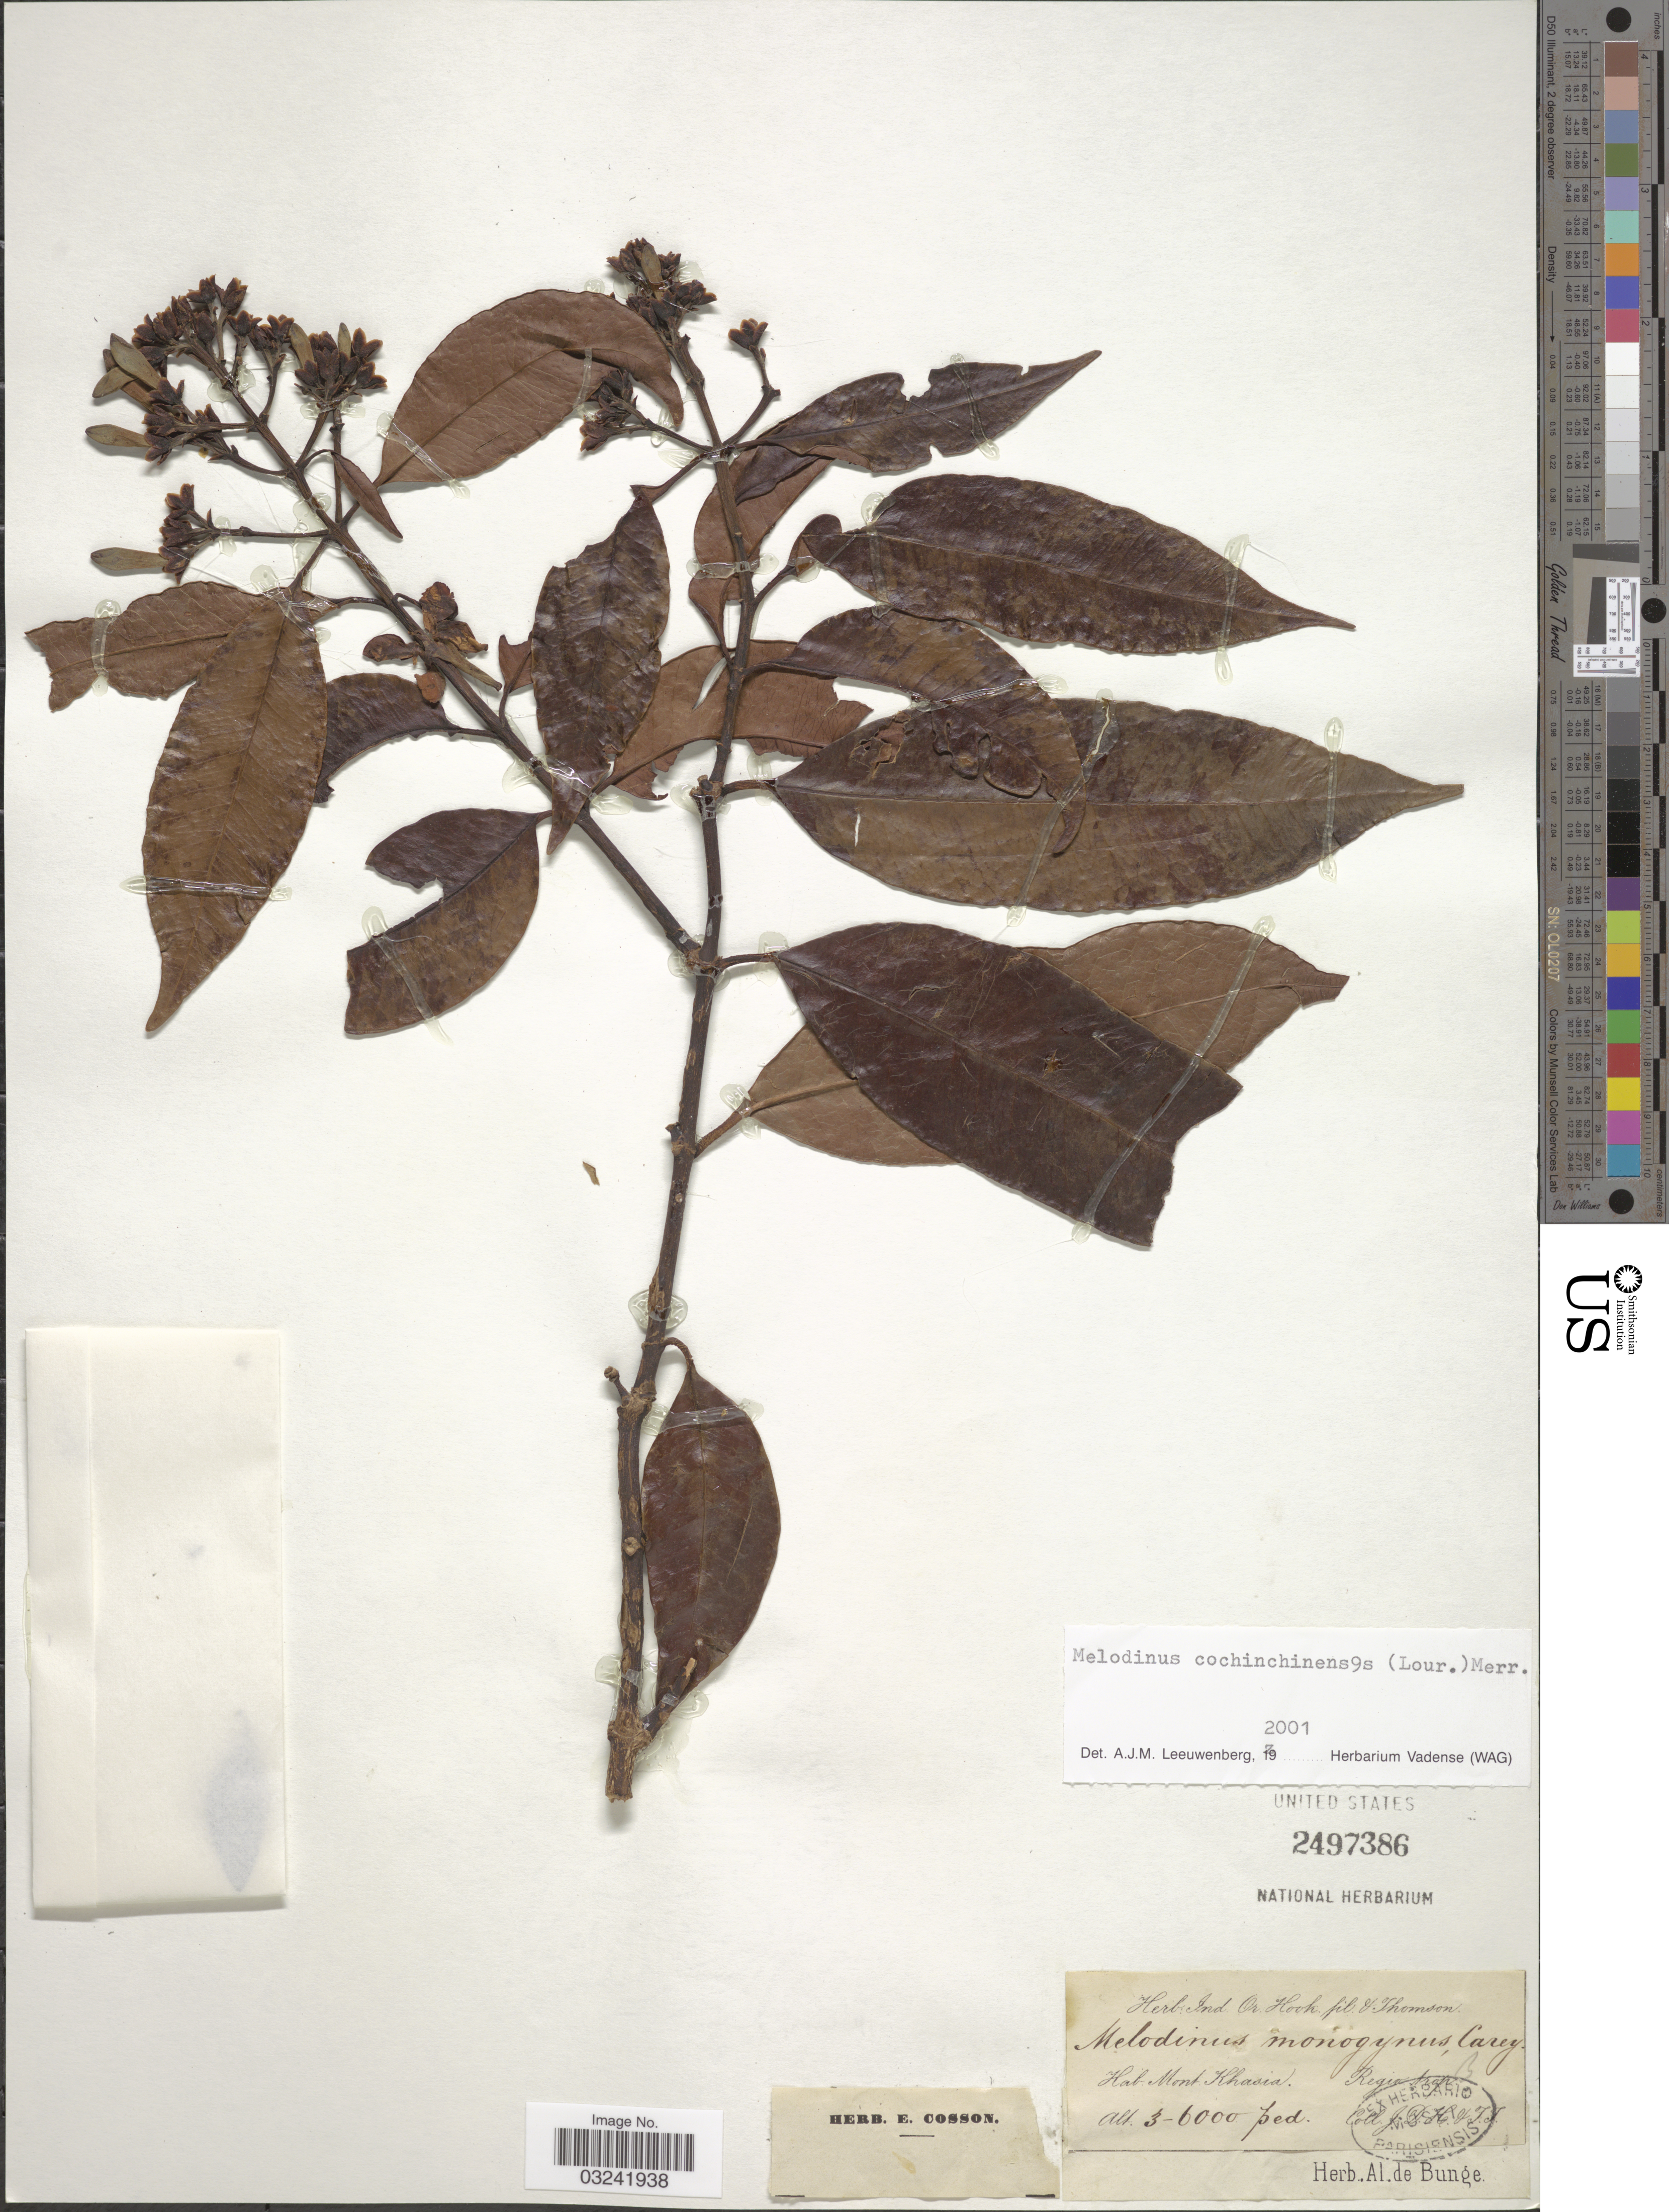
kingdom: Plantae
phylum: Tracheophyta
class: Magnoliopsida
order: Gentianales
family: Apocynaceae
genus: Melodinus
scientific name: Melodinus cochinchinensis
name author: (Lour.) Merr.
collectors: J. D. Hooker & T. Thomson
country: India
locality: Mont Khasia, Regio trop.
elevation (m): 914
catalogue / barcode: US 2497386